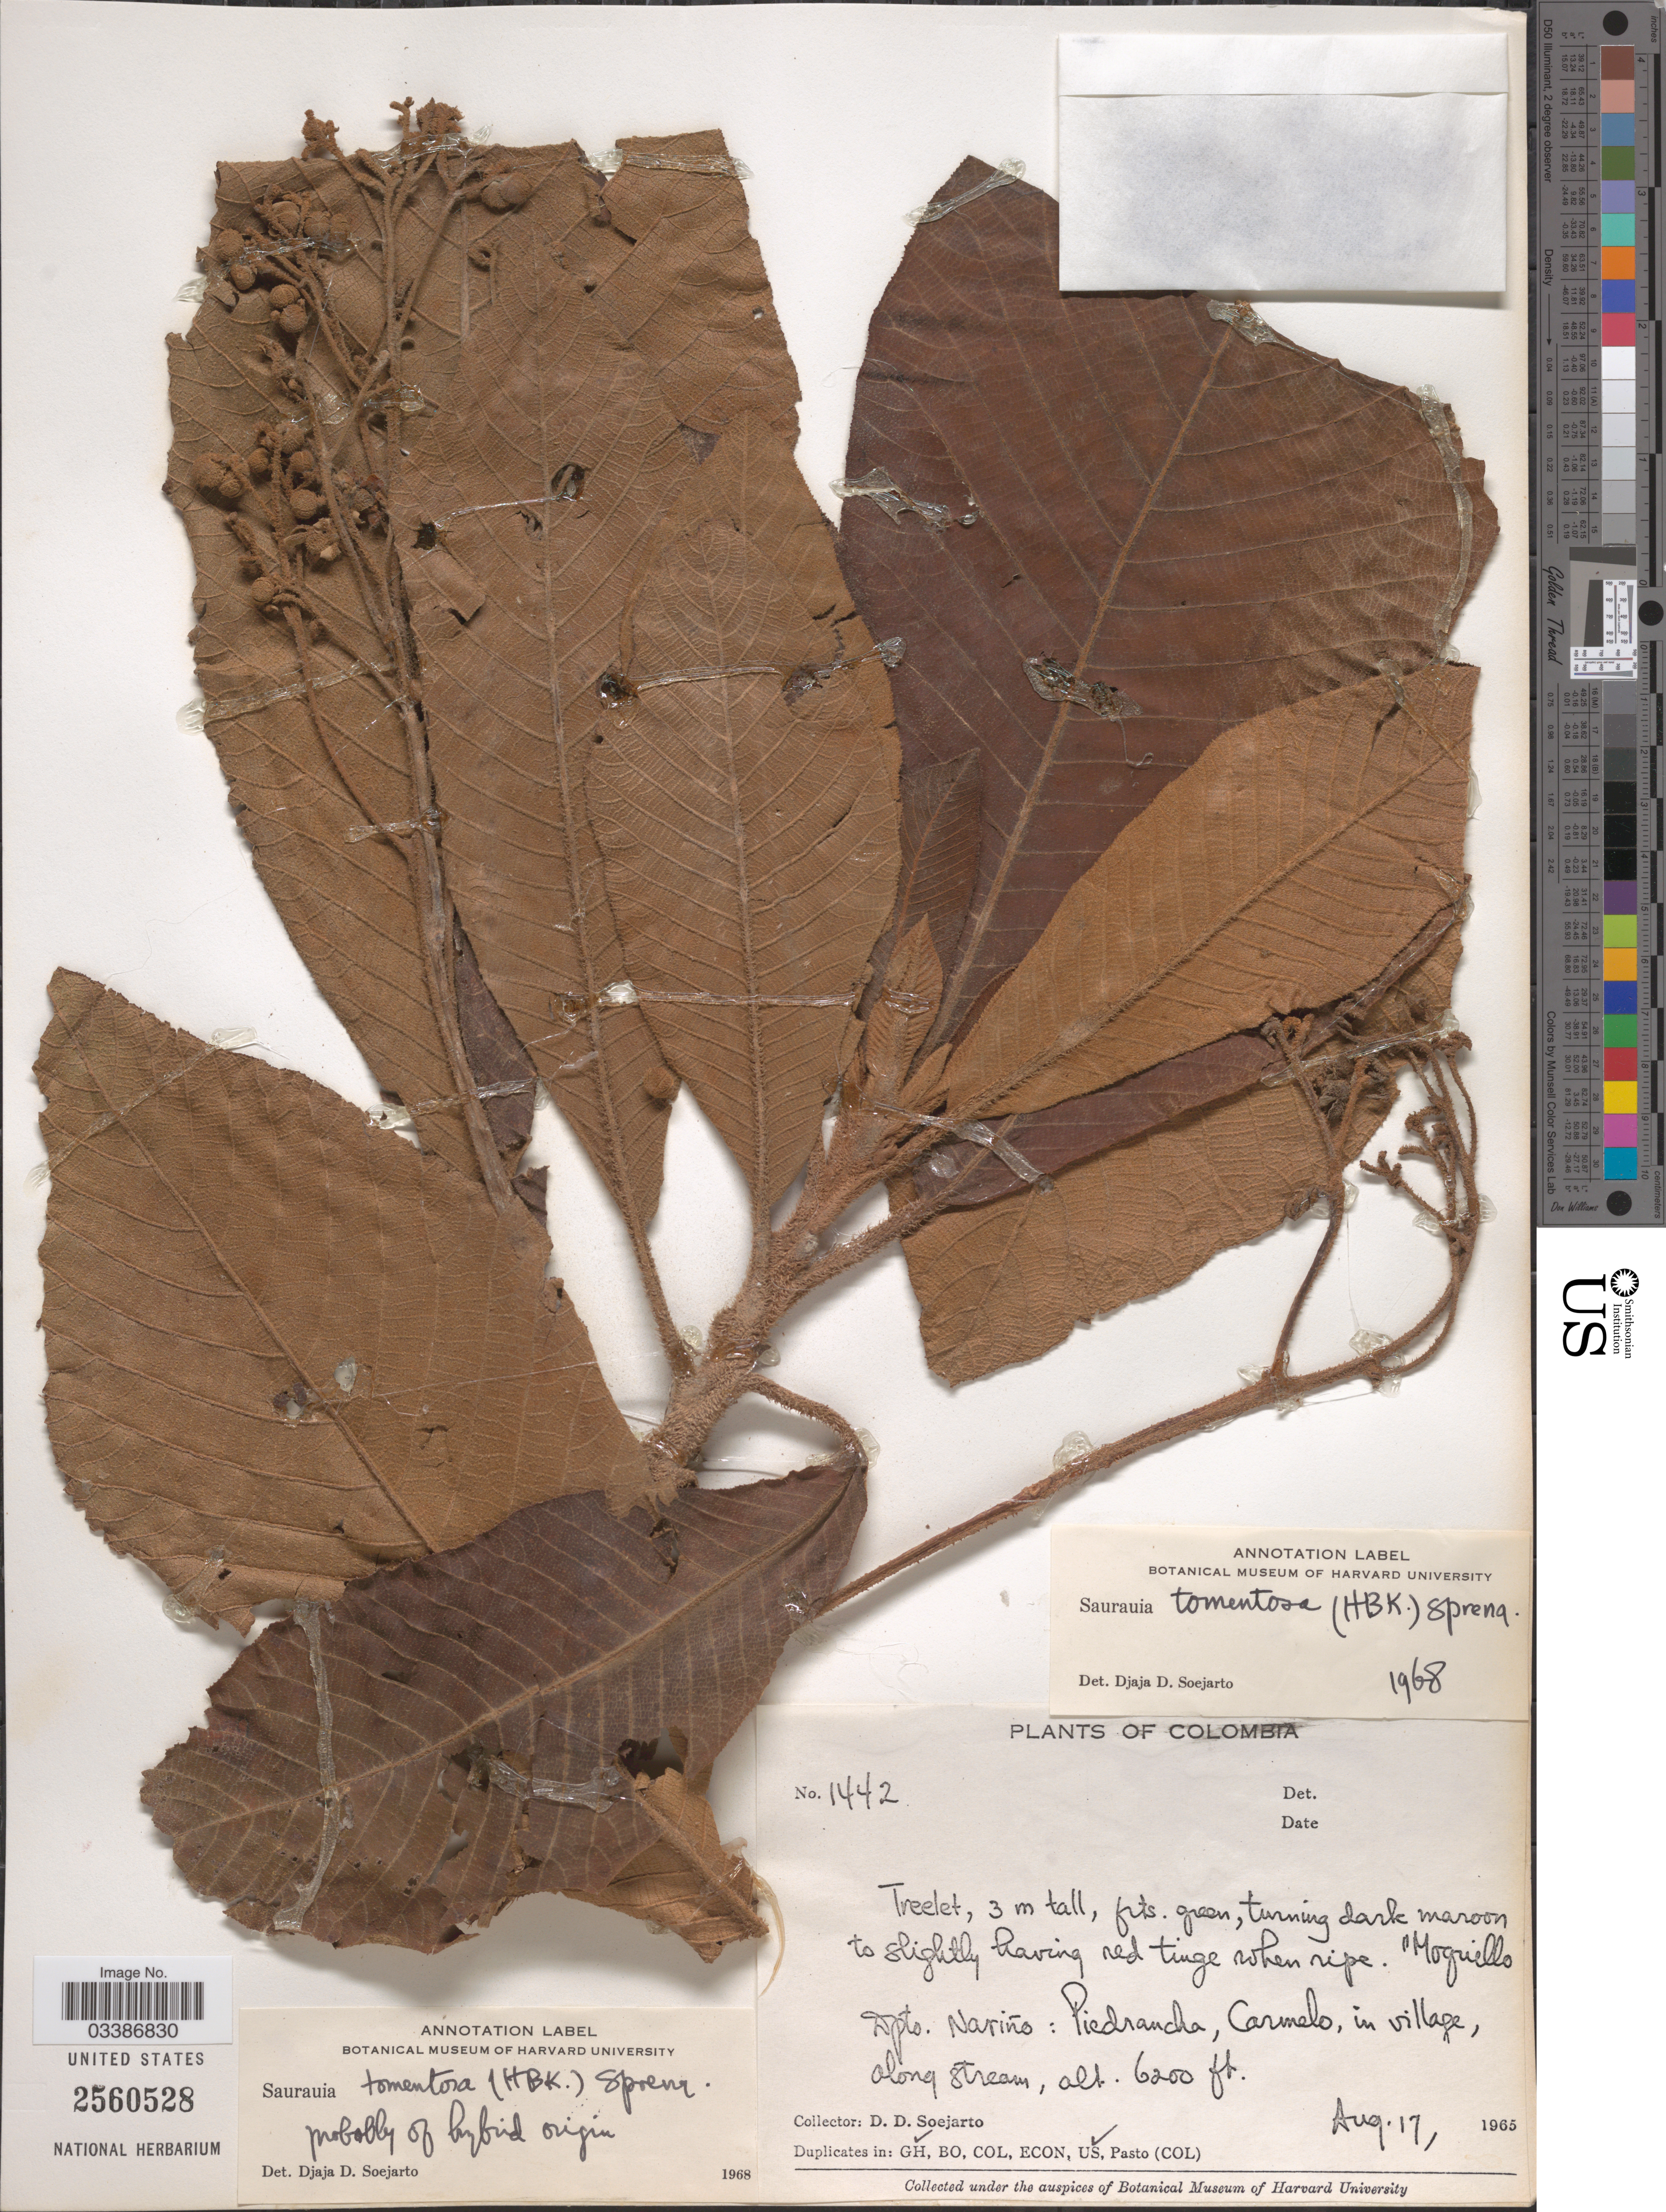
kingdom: Plantae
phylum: Tracheophyta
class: Magnoliopsida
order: Ericales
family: Actinidiaceae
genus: Saurauia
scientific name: Saurauia tomentosa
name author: (Kunth) Spreng.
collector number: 1442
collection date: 1965-08-17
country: Colombia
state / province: Nariño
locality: Dpto. Nariño: Piedrancha, Carmelo, in village, along stream.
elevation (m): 1890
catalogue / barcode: US 2560528